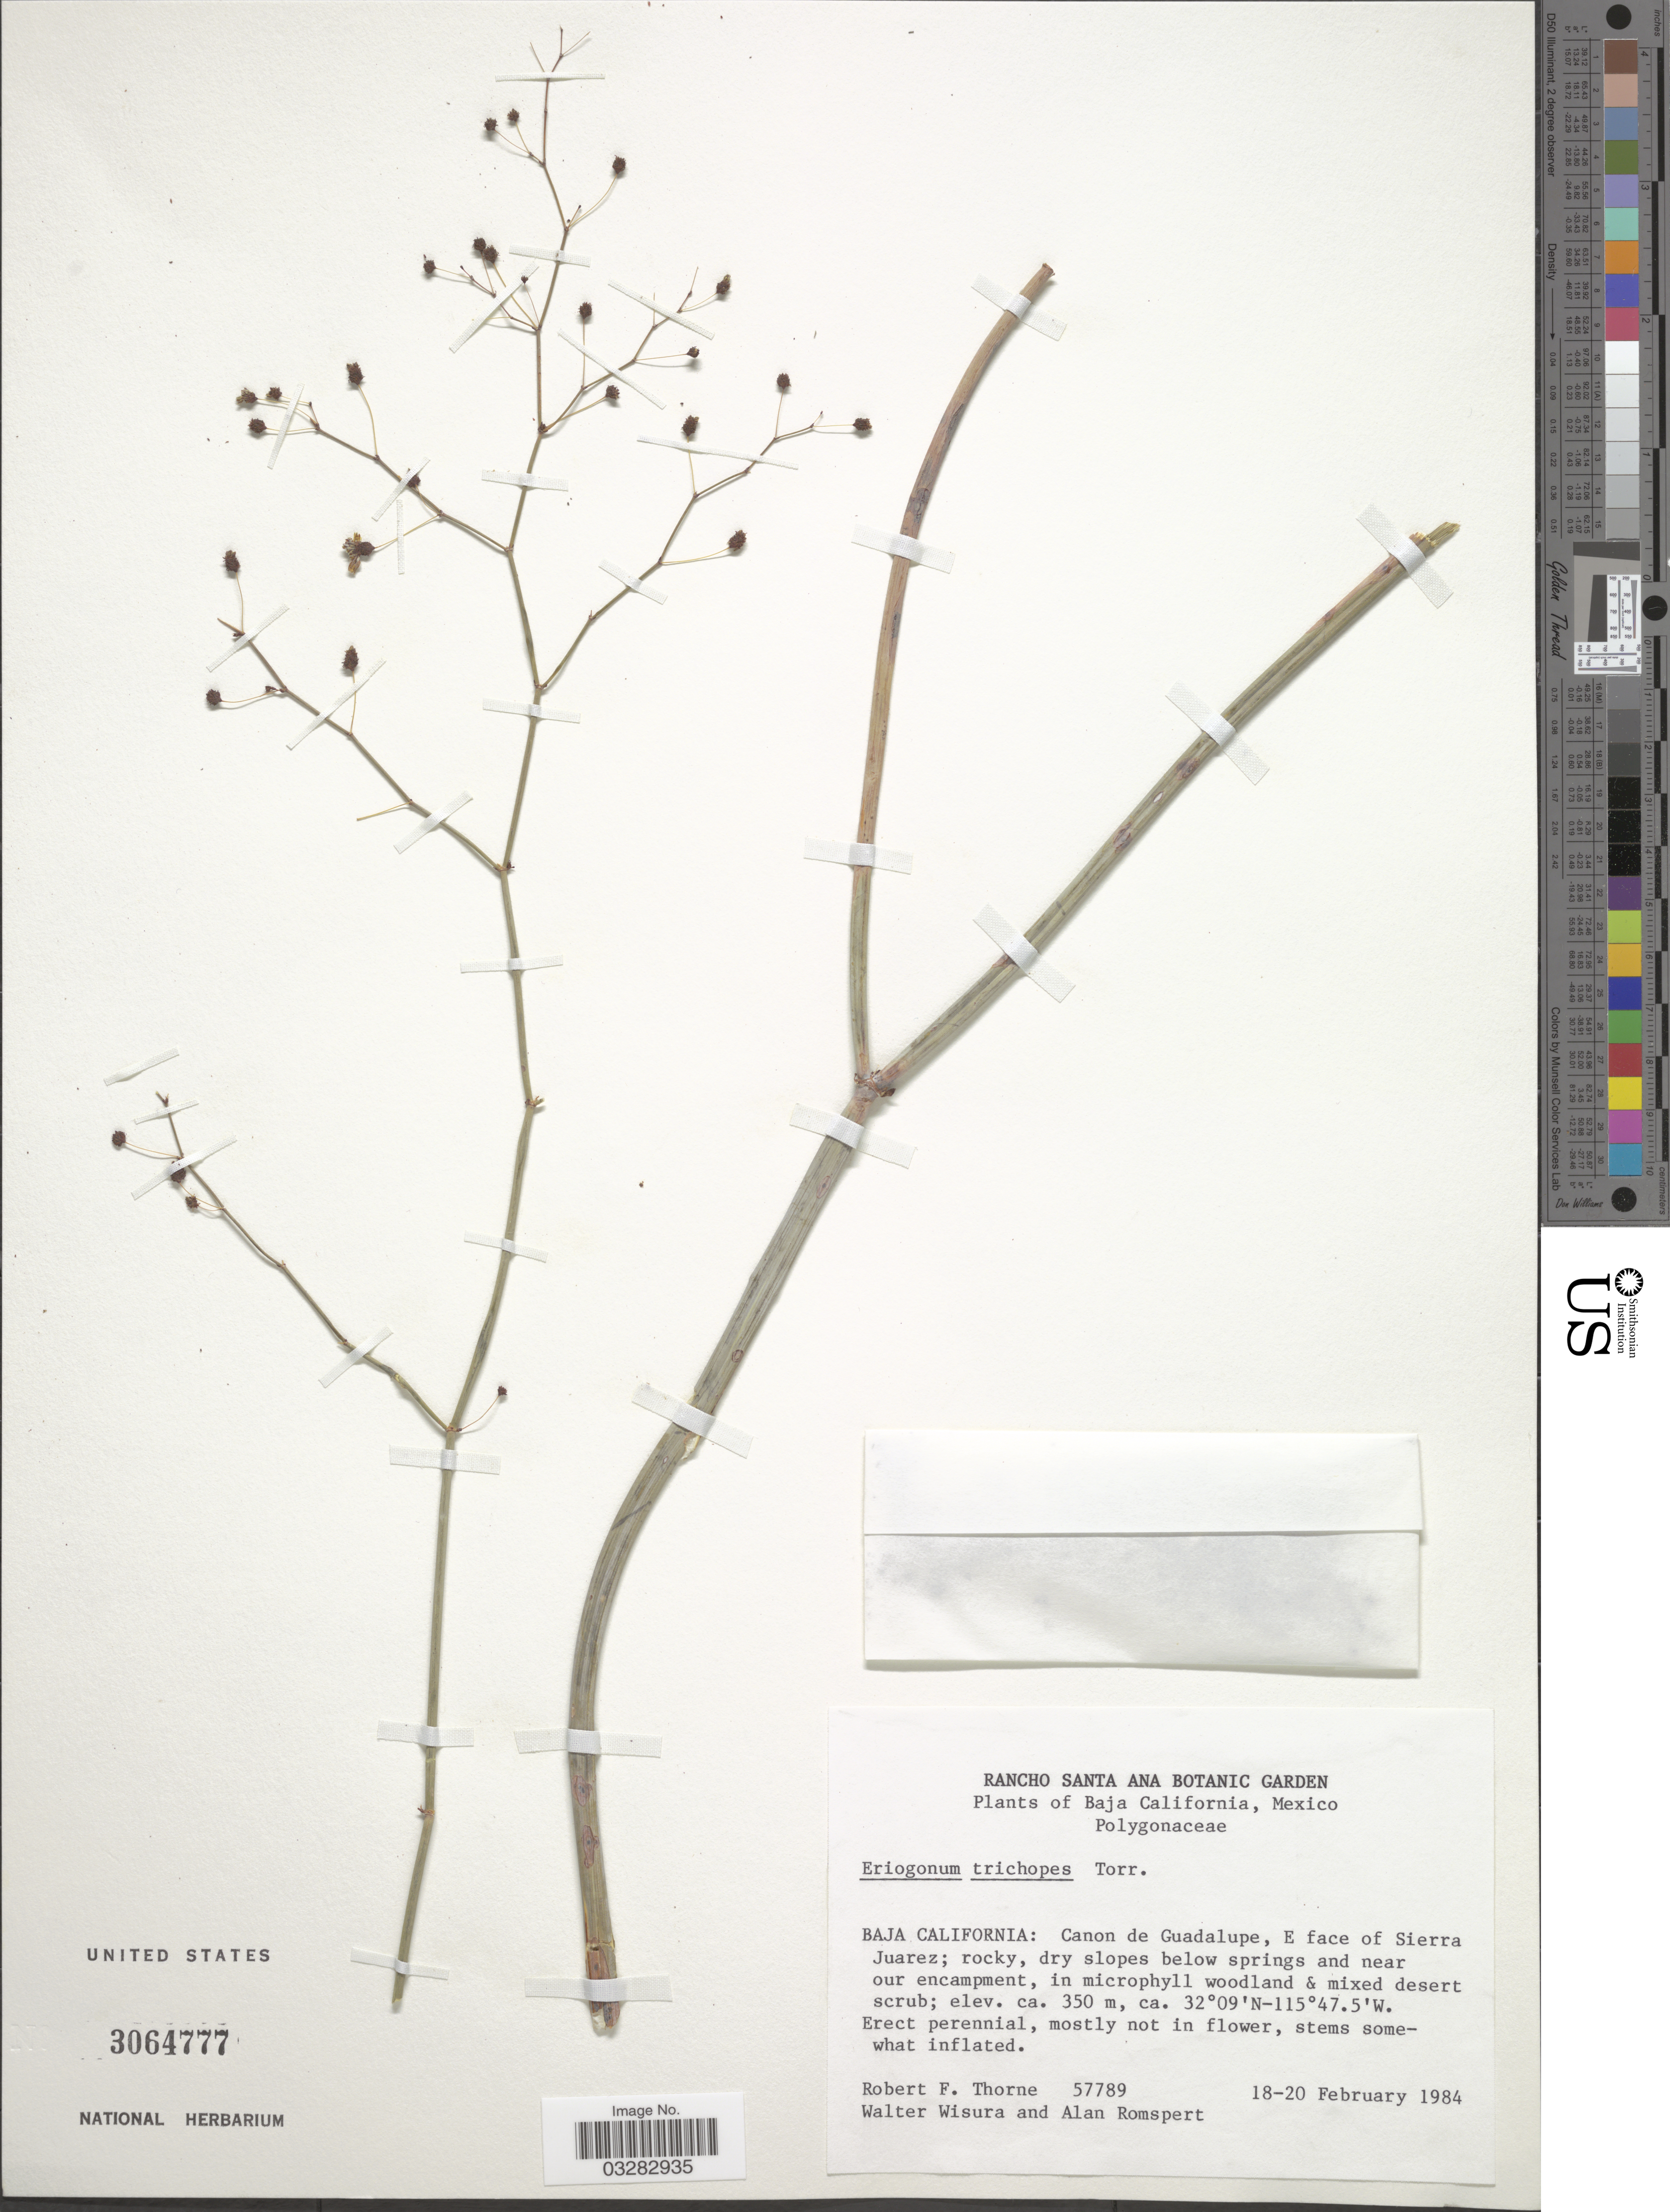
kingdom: Plantae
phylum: Tracheophyta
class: Magnoliopsida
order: Caryophyllales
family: Polygonaceae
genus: Eriogonum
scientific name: Eriogonum trichopes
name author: Torr.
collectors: R. F. Thorne, W. Wisura & A. Romspert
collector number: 57789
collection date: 1984-02-18/1984-02-20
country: Mexico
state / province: Baja California Norte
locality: Canon de Guadalupe, E face of Sierra Juarez.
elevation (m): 350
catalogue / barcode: US 3064777